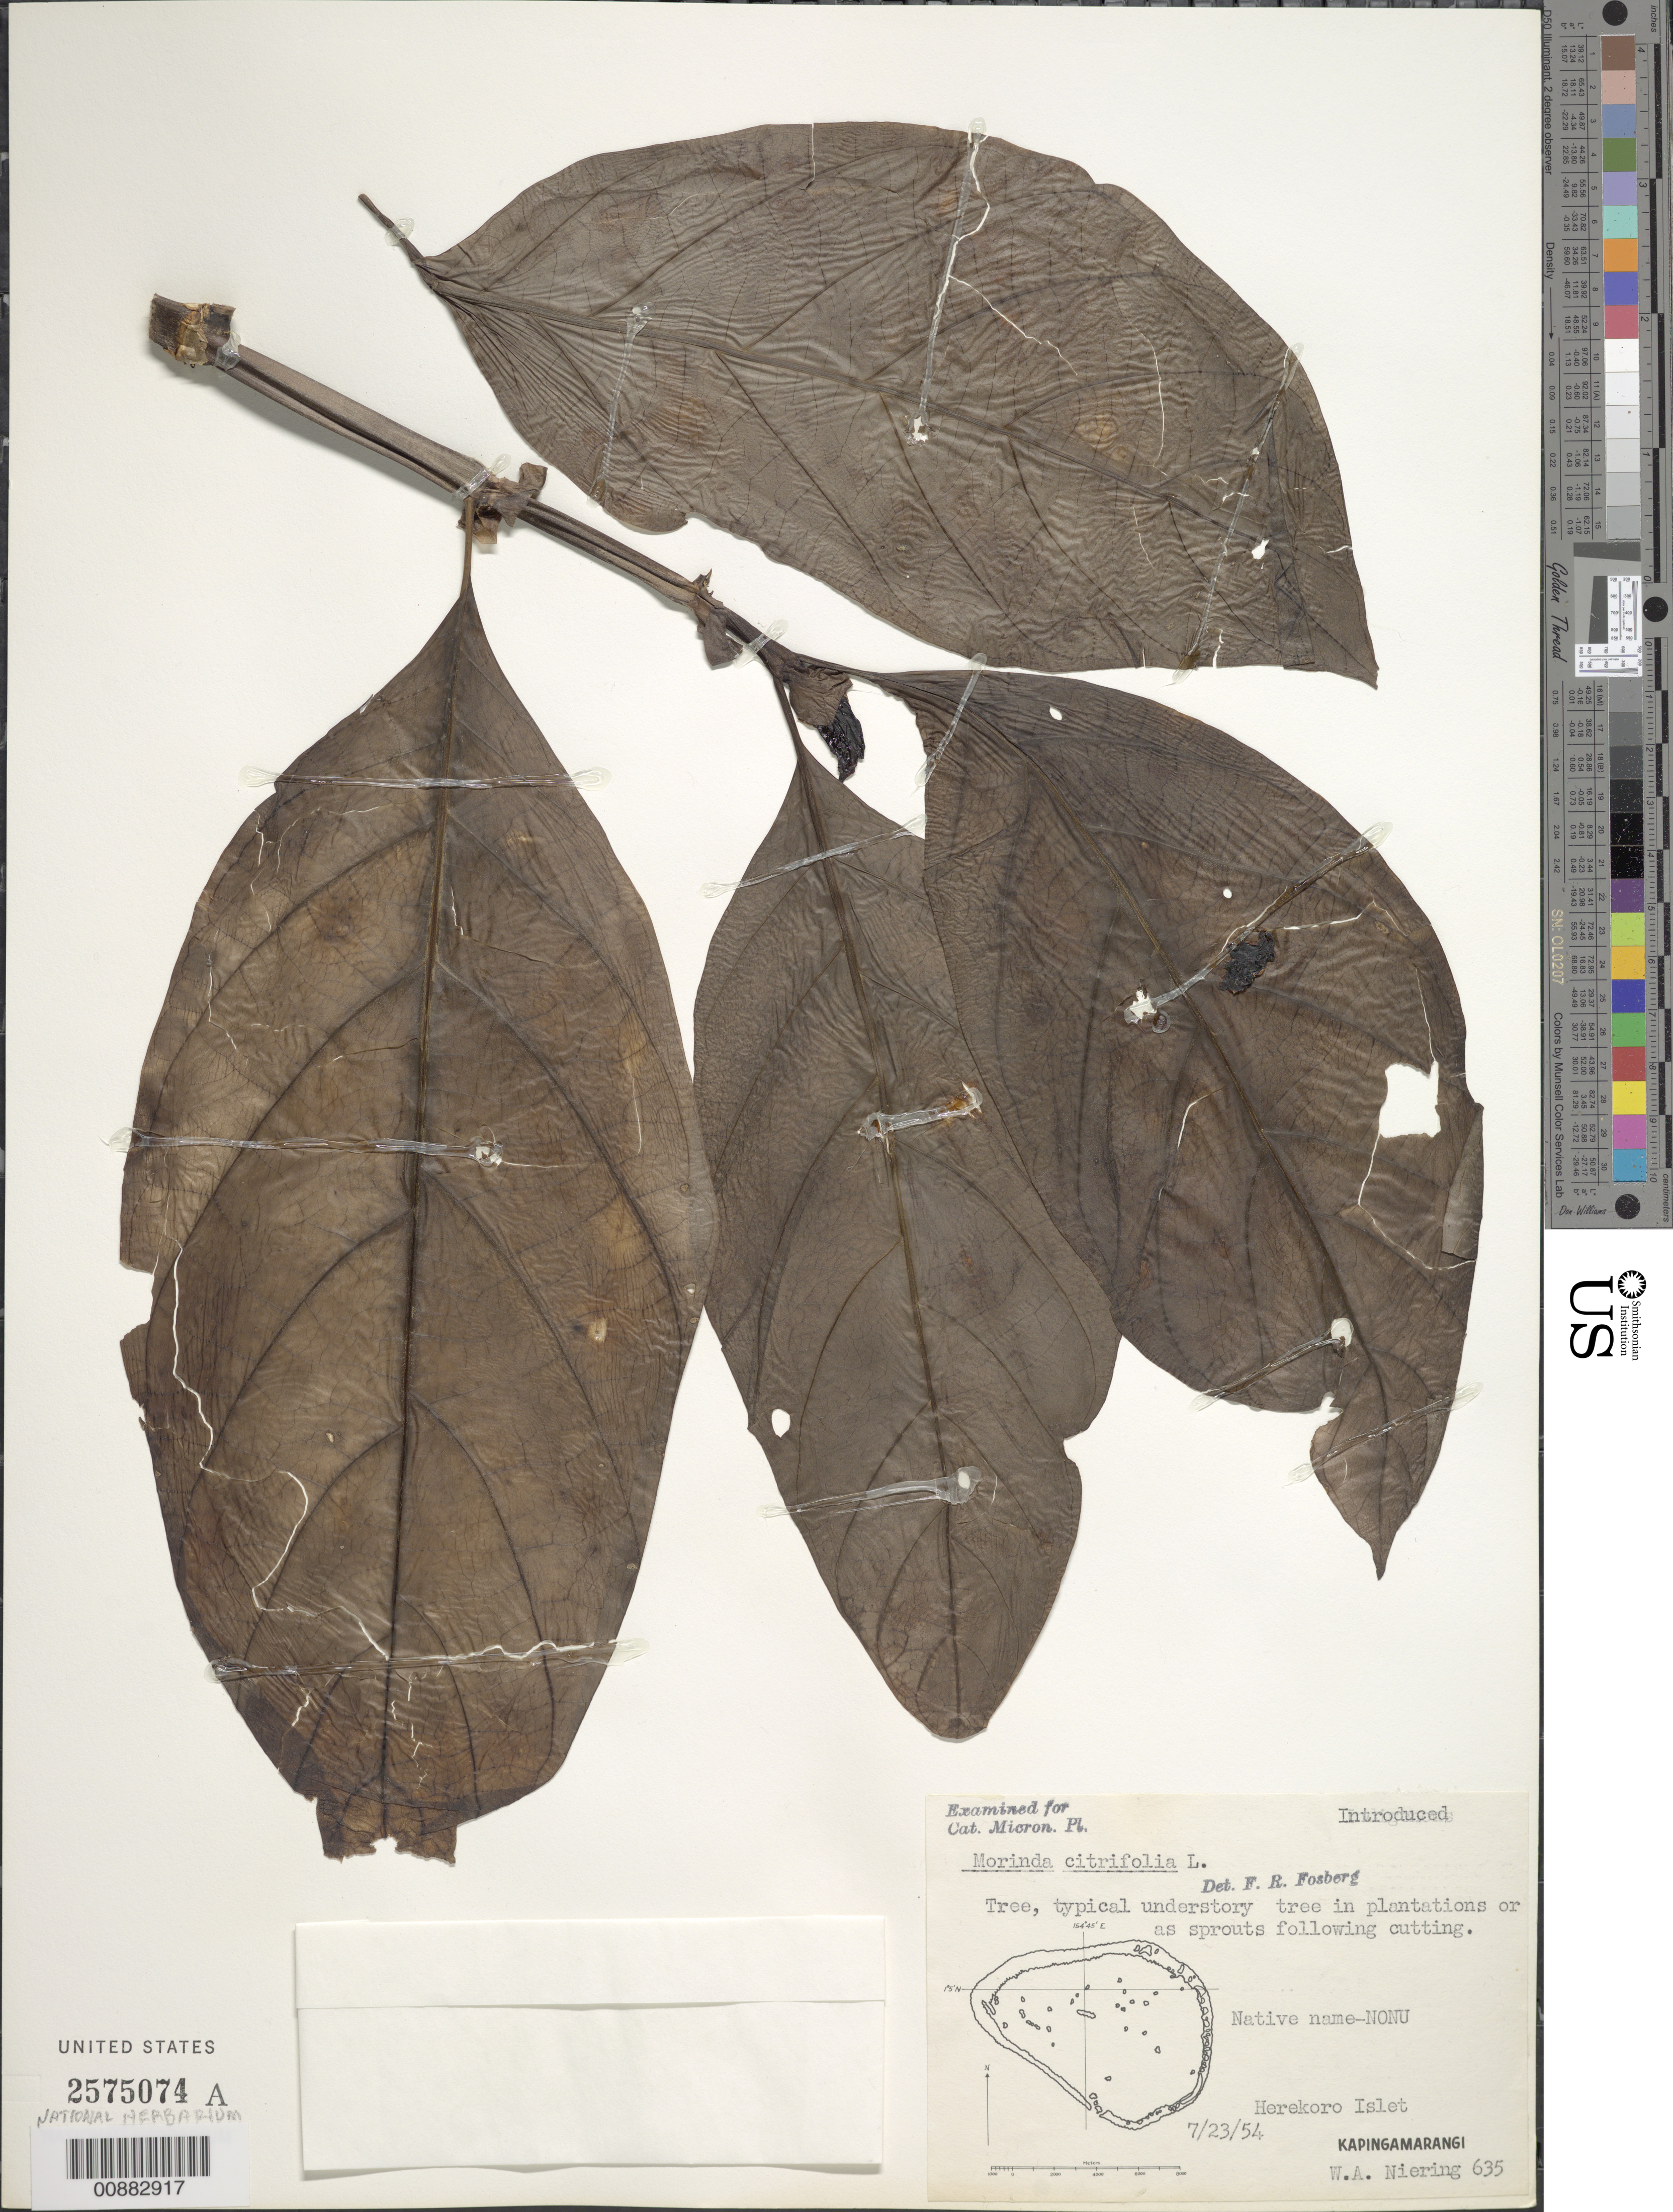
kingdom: Plantae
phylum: Tracheophyta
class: Magnoliopsida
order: Gentianales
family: Rubiaceae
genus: Morinda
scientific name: Morinda citrifolia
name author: L.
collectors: W. Niering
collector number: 635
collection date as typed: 23 Jul 1954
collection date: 1954-07-23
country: Micronesia, Federated States of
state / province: Pohnpei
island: Kapingamarangi Atoll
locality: Herekoro Islet.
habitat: Tree, typical understory tree in plantations or as sprouts following cutting. Introduced.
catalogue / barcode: US 2575074